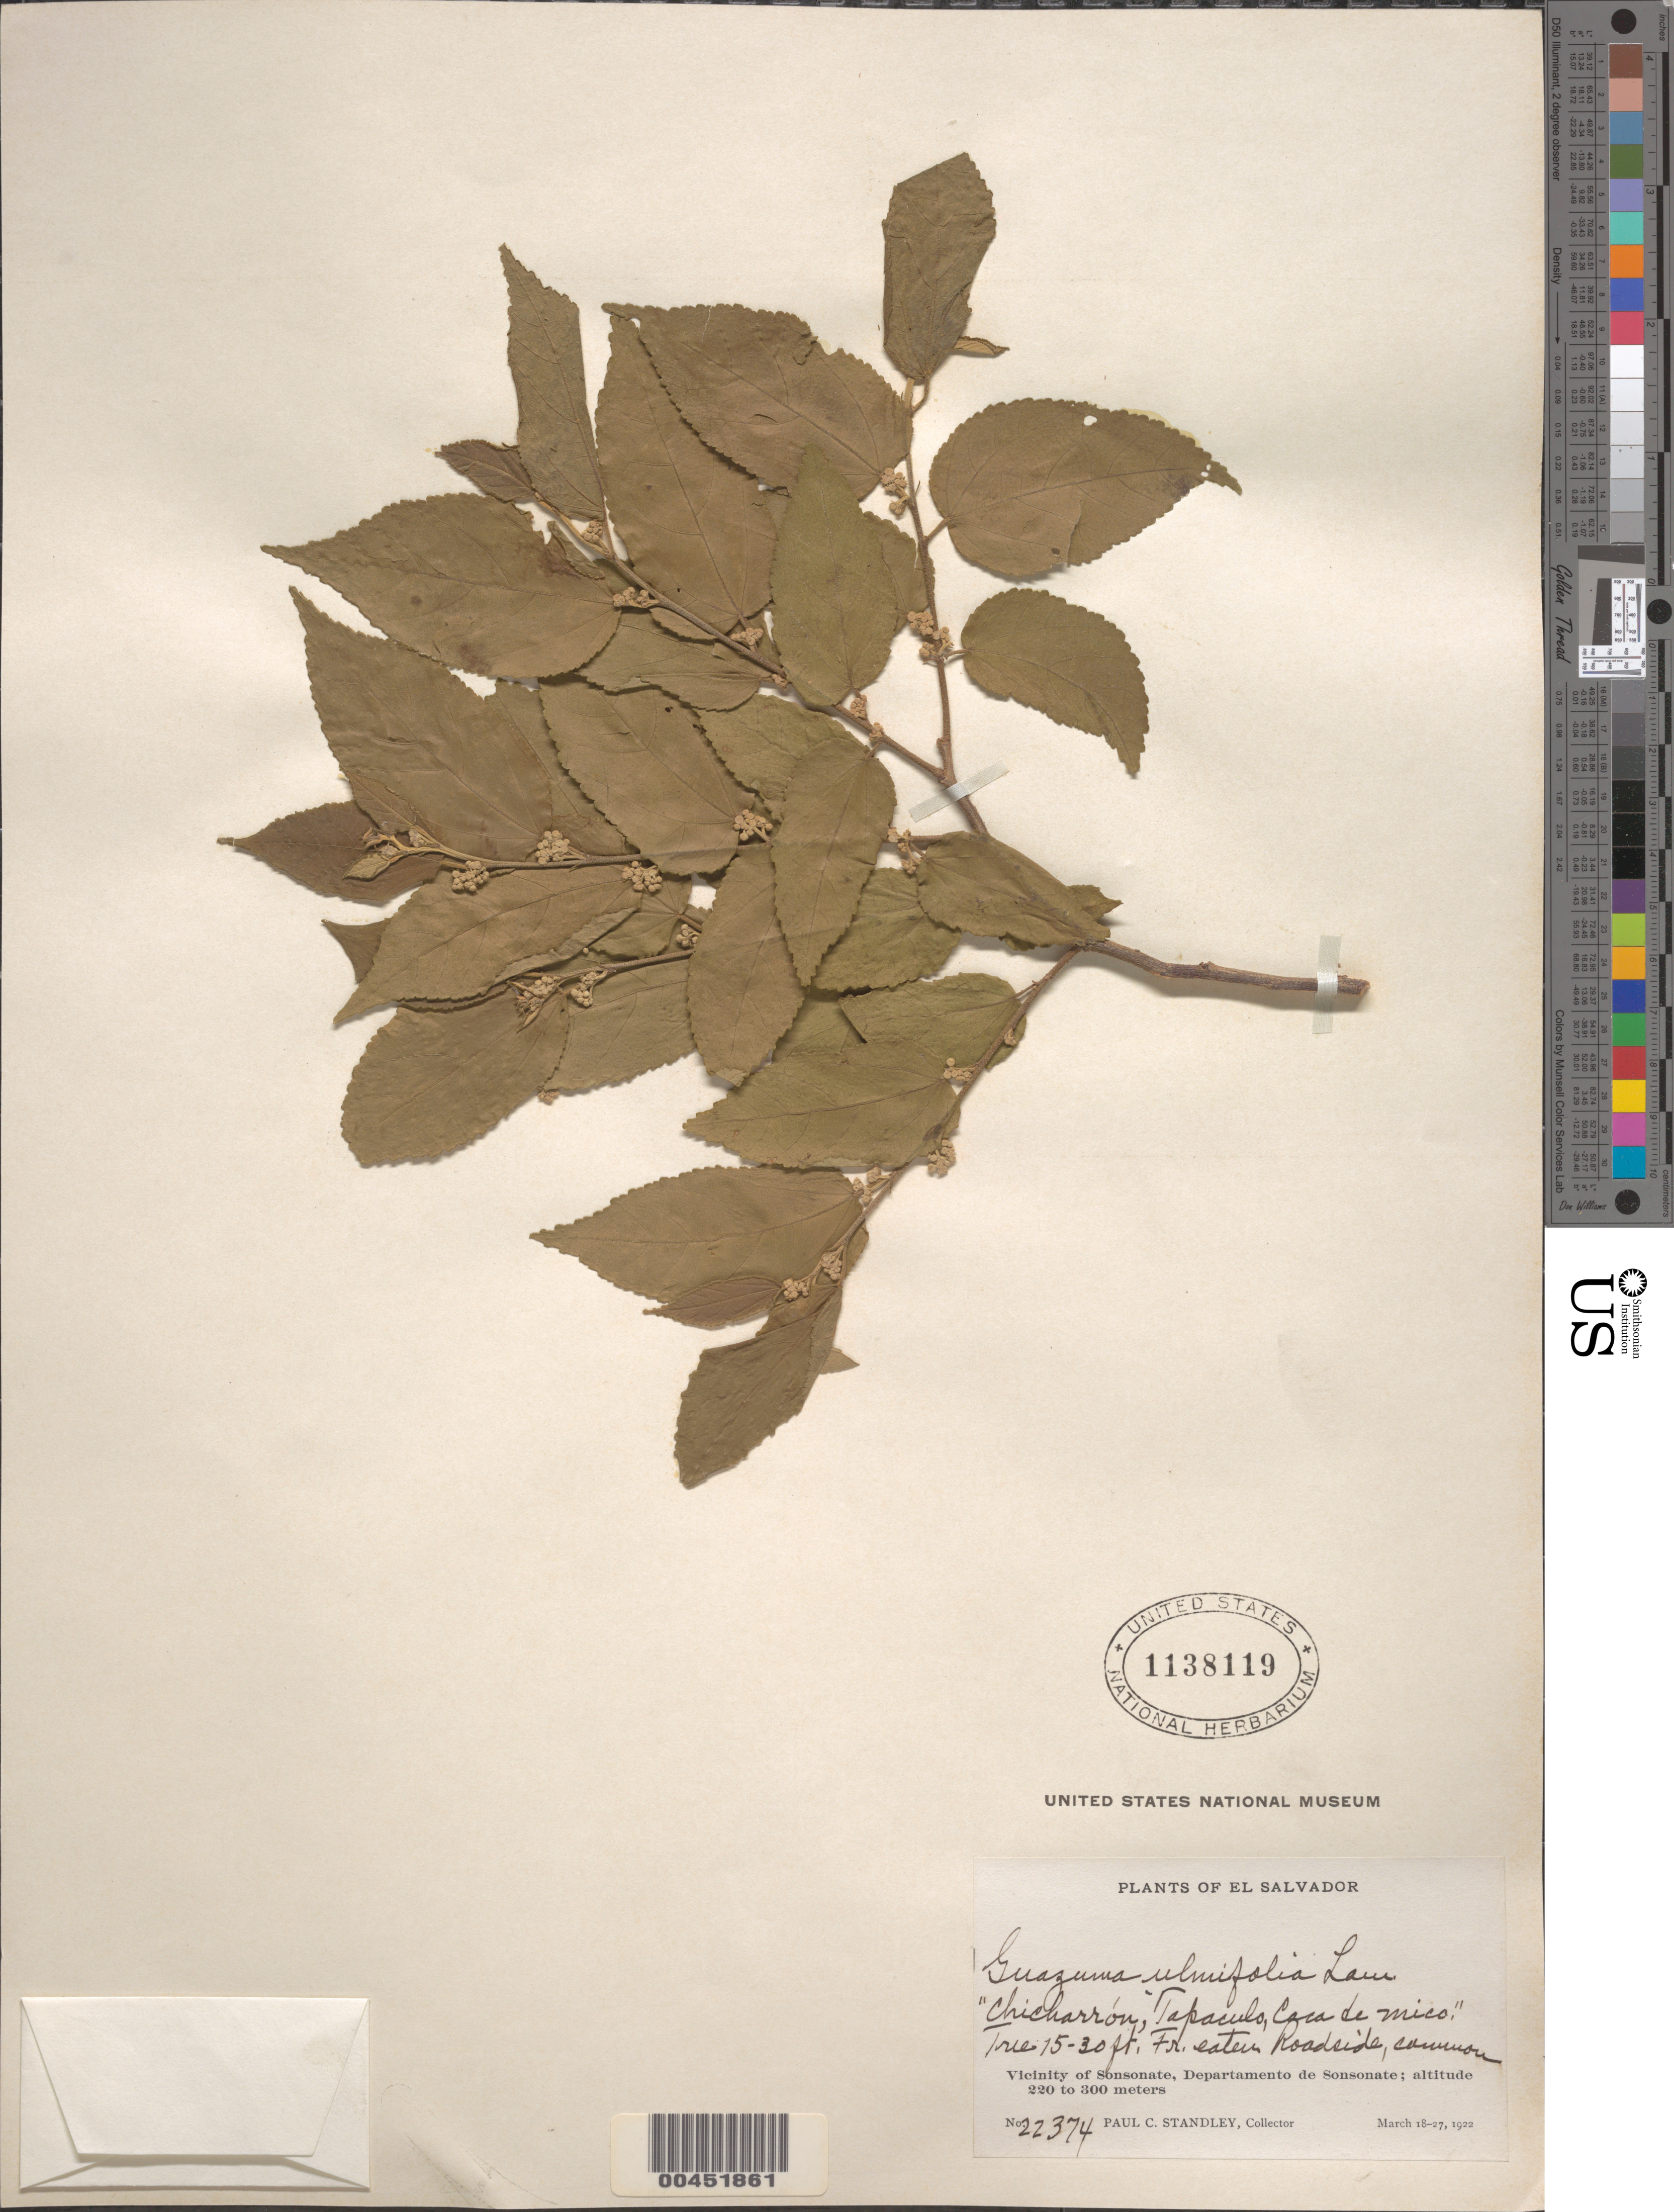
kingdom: Plantae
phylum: Tracheophyta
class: Magnoliopsida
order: Malvales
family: Malvaceae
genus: Guazuma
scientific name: Guazuma ulmifolia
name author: Lam.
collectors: P. C. Standley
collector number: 22374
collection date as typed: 18 Mar 1922 to 27 Mar 1922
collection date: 1922-03-18/1922-03-27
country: El Salvador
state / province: Sonsonate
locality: Vicinity of Sonsonate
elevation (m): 220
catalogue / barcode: US 1138119